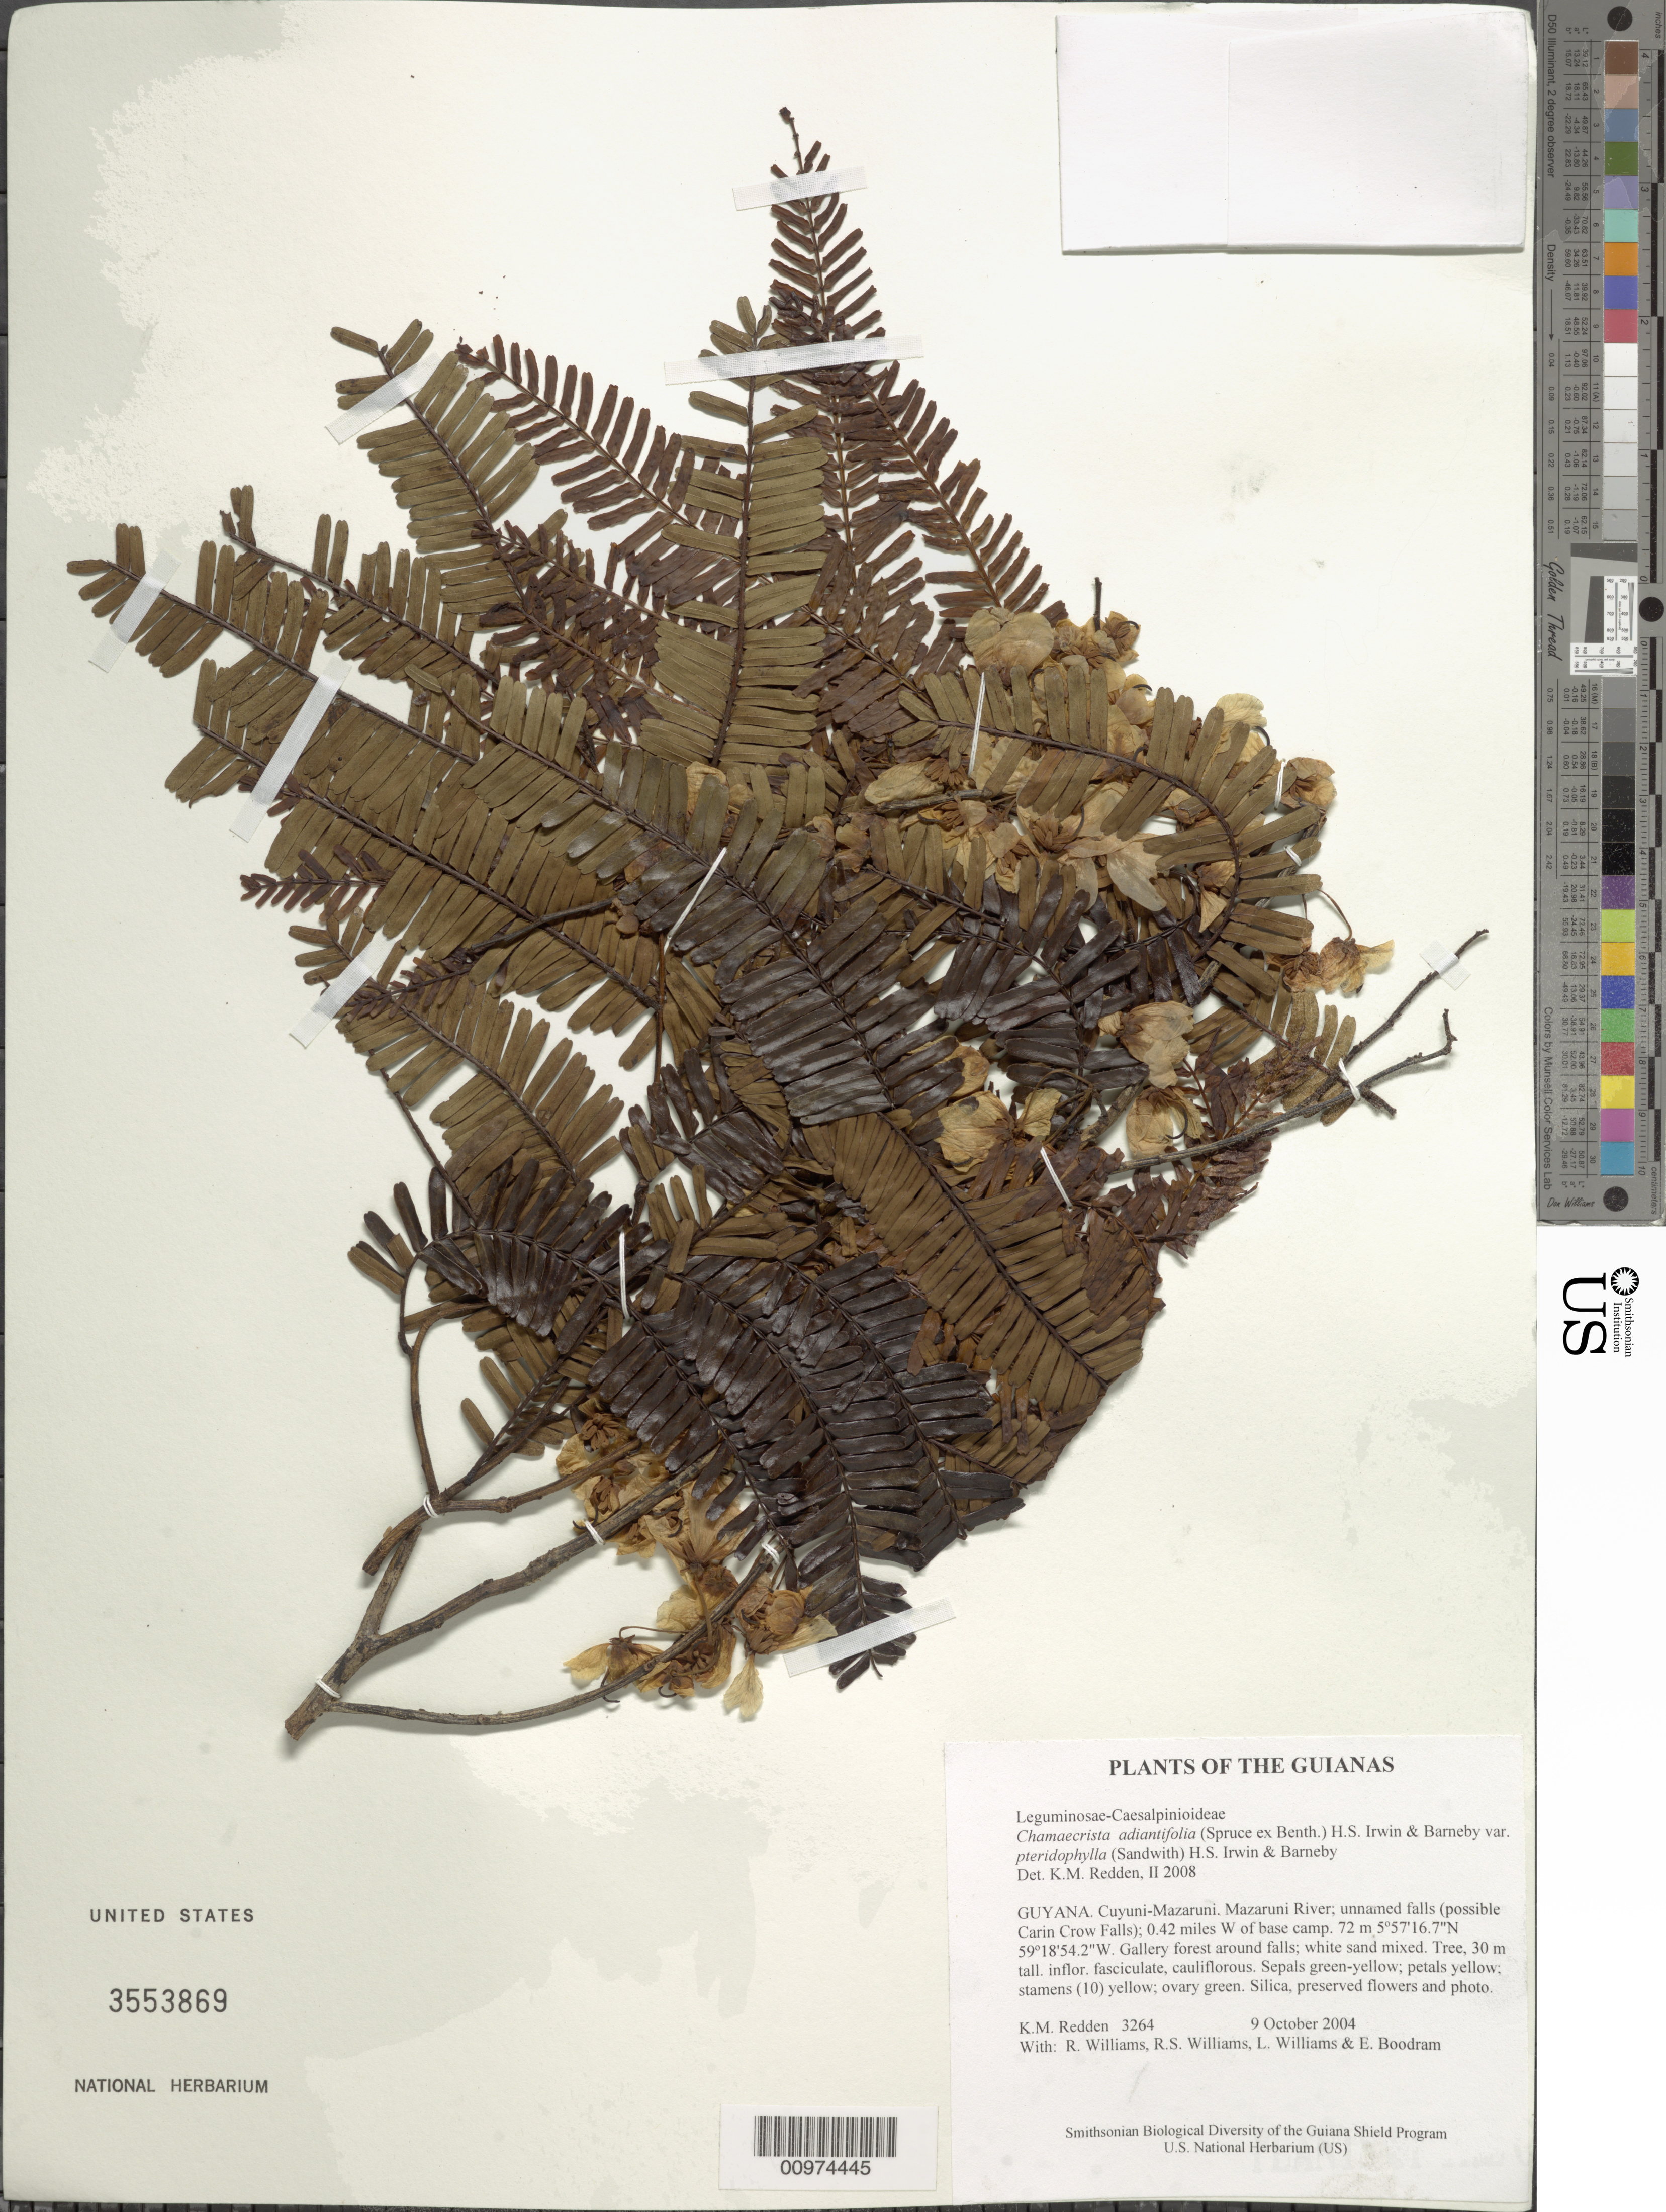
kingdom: Plantae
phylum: Tracheophyta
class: Magnoliopsida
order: Fabales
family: Fabaceae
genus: Chamaecrista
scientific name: Chamaecrista adiantifolia var. pteridophylla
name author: (Sandwith) H.S. Irwin & Barneby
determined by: Redden, K. M.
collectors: K. M. Redden, R. Williams, R. S. Williams, L. Williams & E. Boodram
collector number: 3264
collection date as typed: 9 October 2004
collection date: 2004-10-09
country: Guyana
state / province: Cuyuni-Mazaruni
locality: Mazaruni River; unnamed falls (possible Carin Crow Falls); 0.42 miles W of base camp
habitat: Gallery forest around falls; white sand mixed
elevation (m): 72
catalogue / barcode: US 3553869